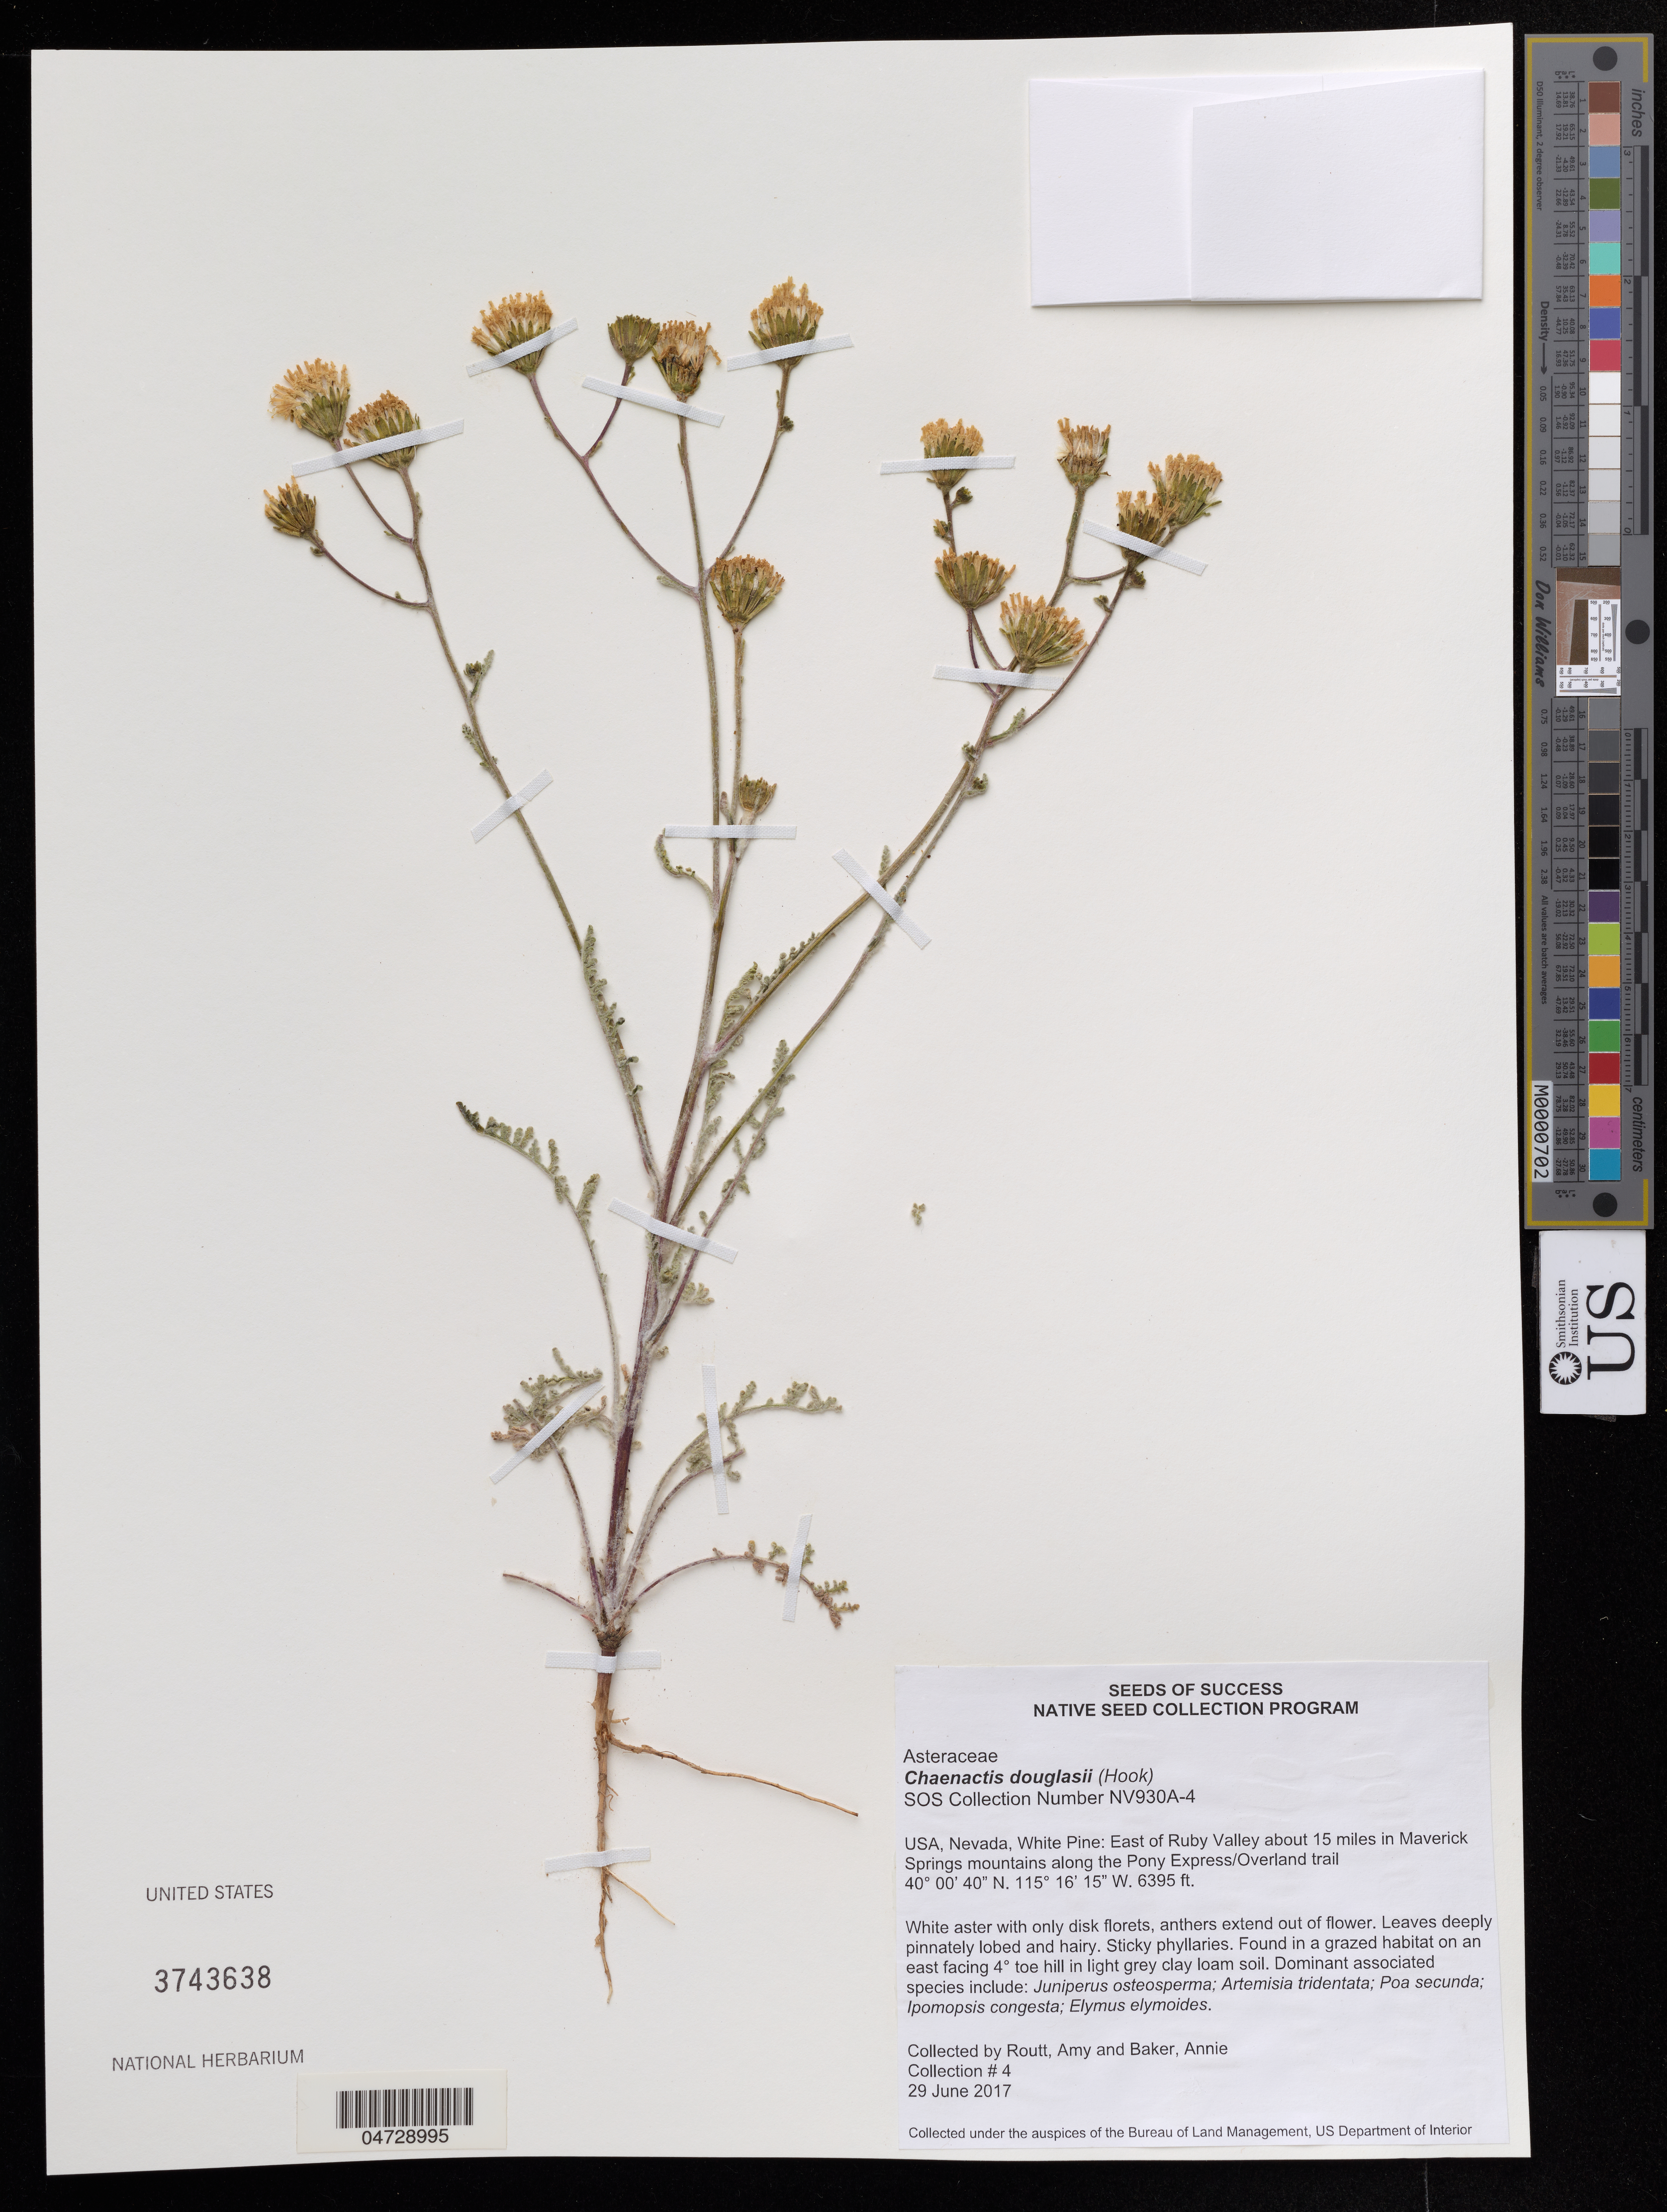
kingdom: Plantae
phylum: Tracheophyta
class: Magnoliopsida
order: Asterales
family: Asteraceae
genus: Chaenactis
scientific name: Chaenactis douglasii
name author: Hook. & Arn.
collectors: A. Routt & A. Baker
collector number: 4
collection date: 2017-06-29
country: United States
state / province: Nevada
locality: White Pine: East of Ruby Valley about 15 miles in Maverick Springs mountains laong the Pony Express/Overland trail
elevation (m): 1949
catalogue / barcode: US 3743638